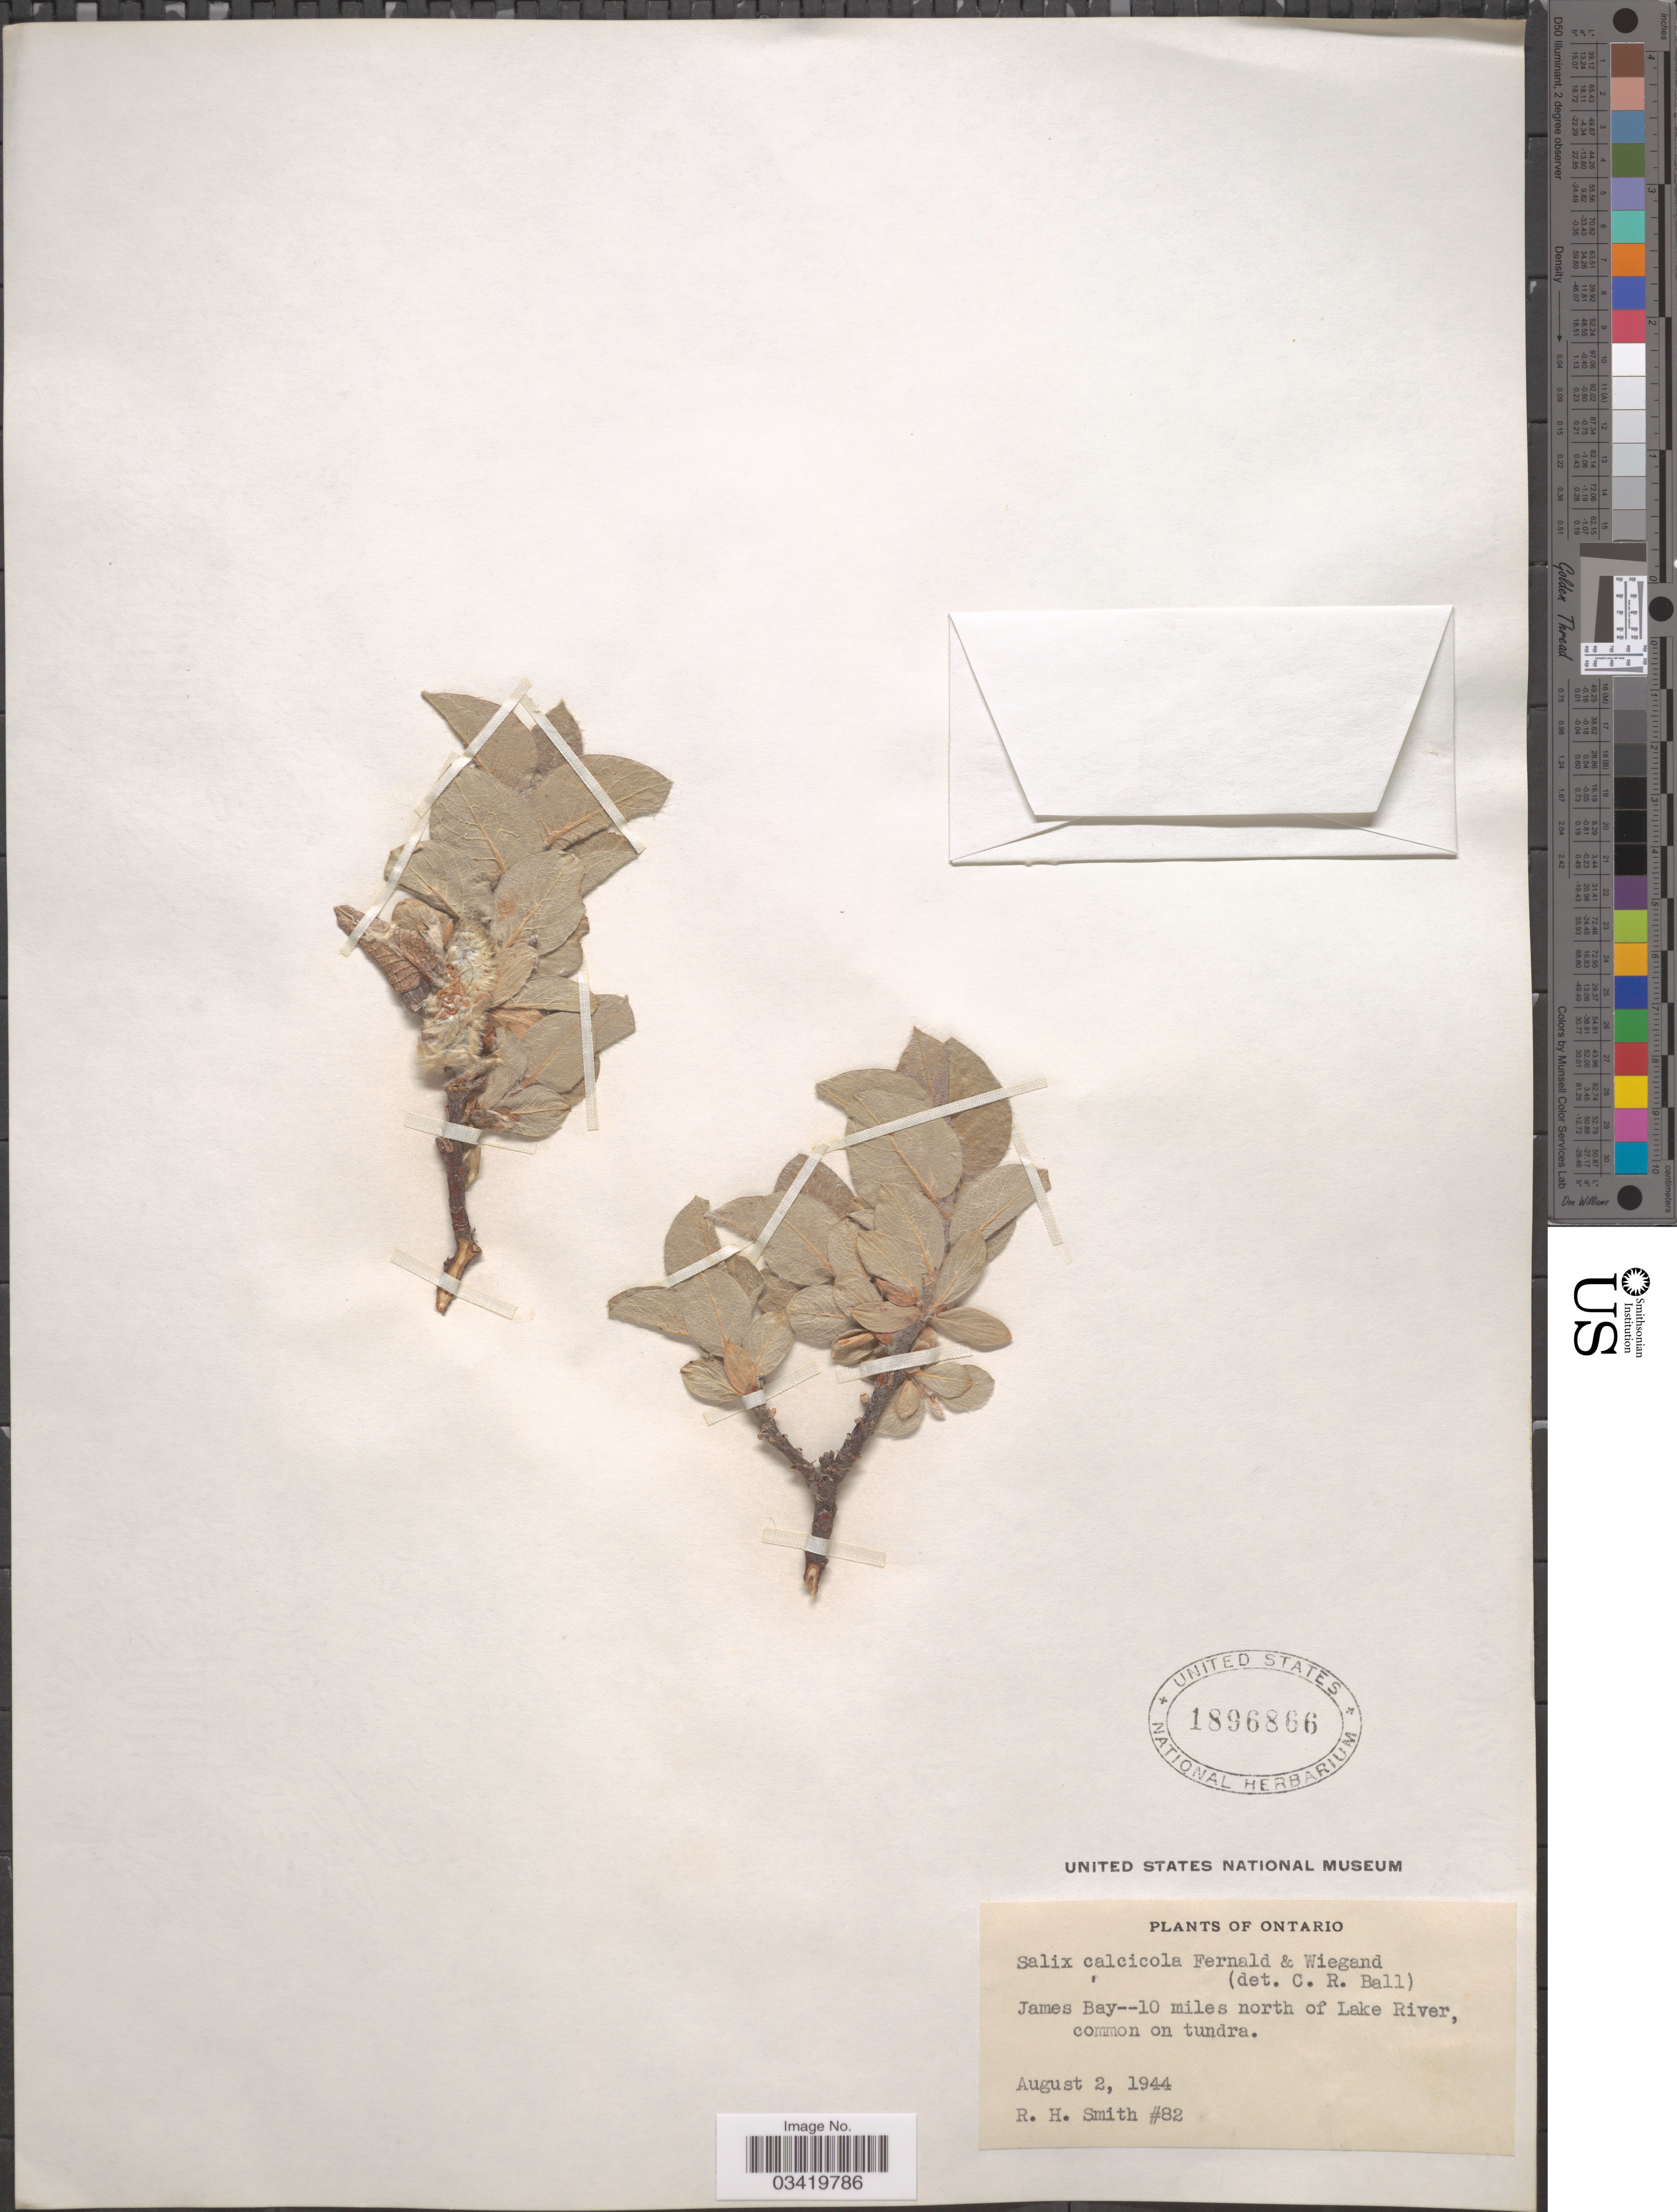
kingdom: Plantae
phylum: Tracheophyta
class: Magnoliopsida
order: Malpighiales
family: Salicaceae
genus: Salix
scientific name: Salix calcicola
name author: Fernald & Wiegand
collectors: R. H. Smith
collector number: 82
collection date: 1944-08-02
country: Canada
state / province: Ontario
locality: James Bay--10 miles north of Lake River.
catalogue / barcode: US 1896866